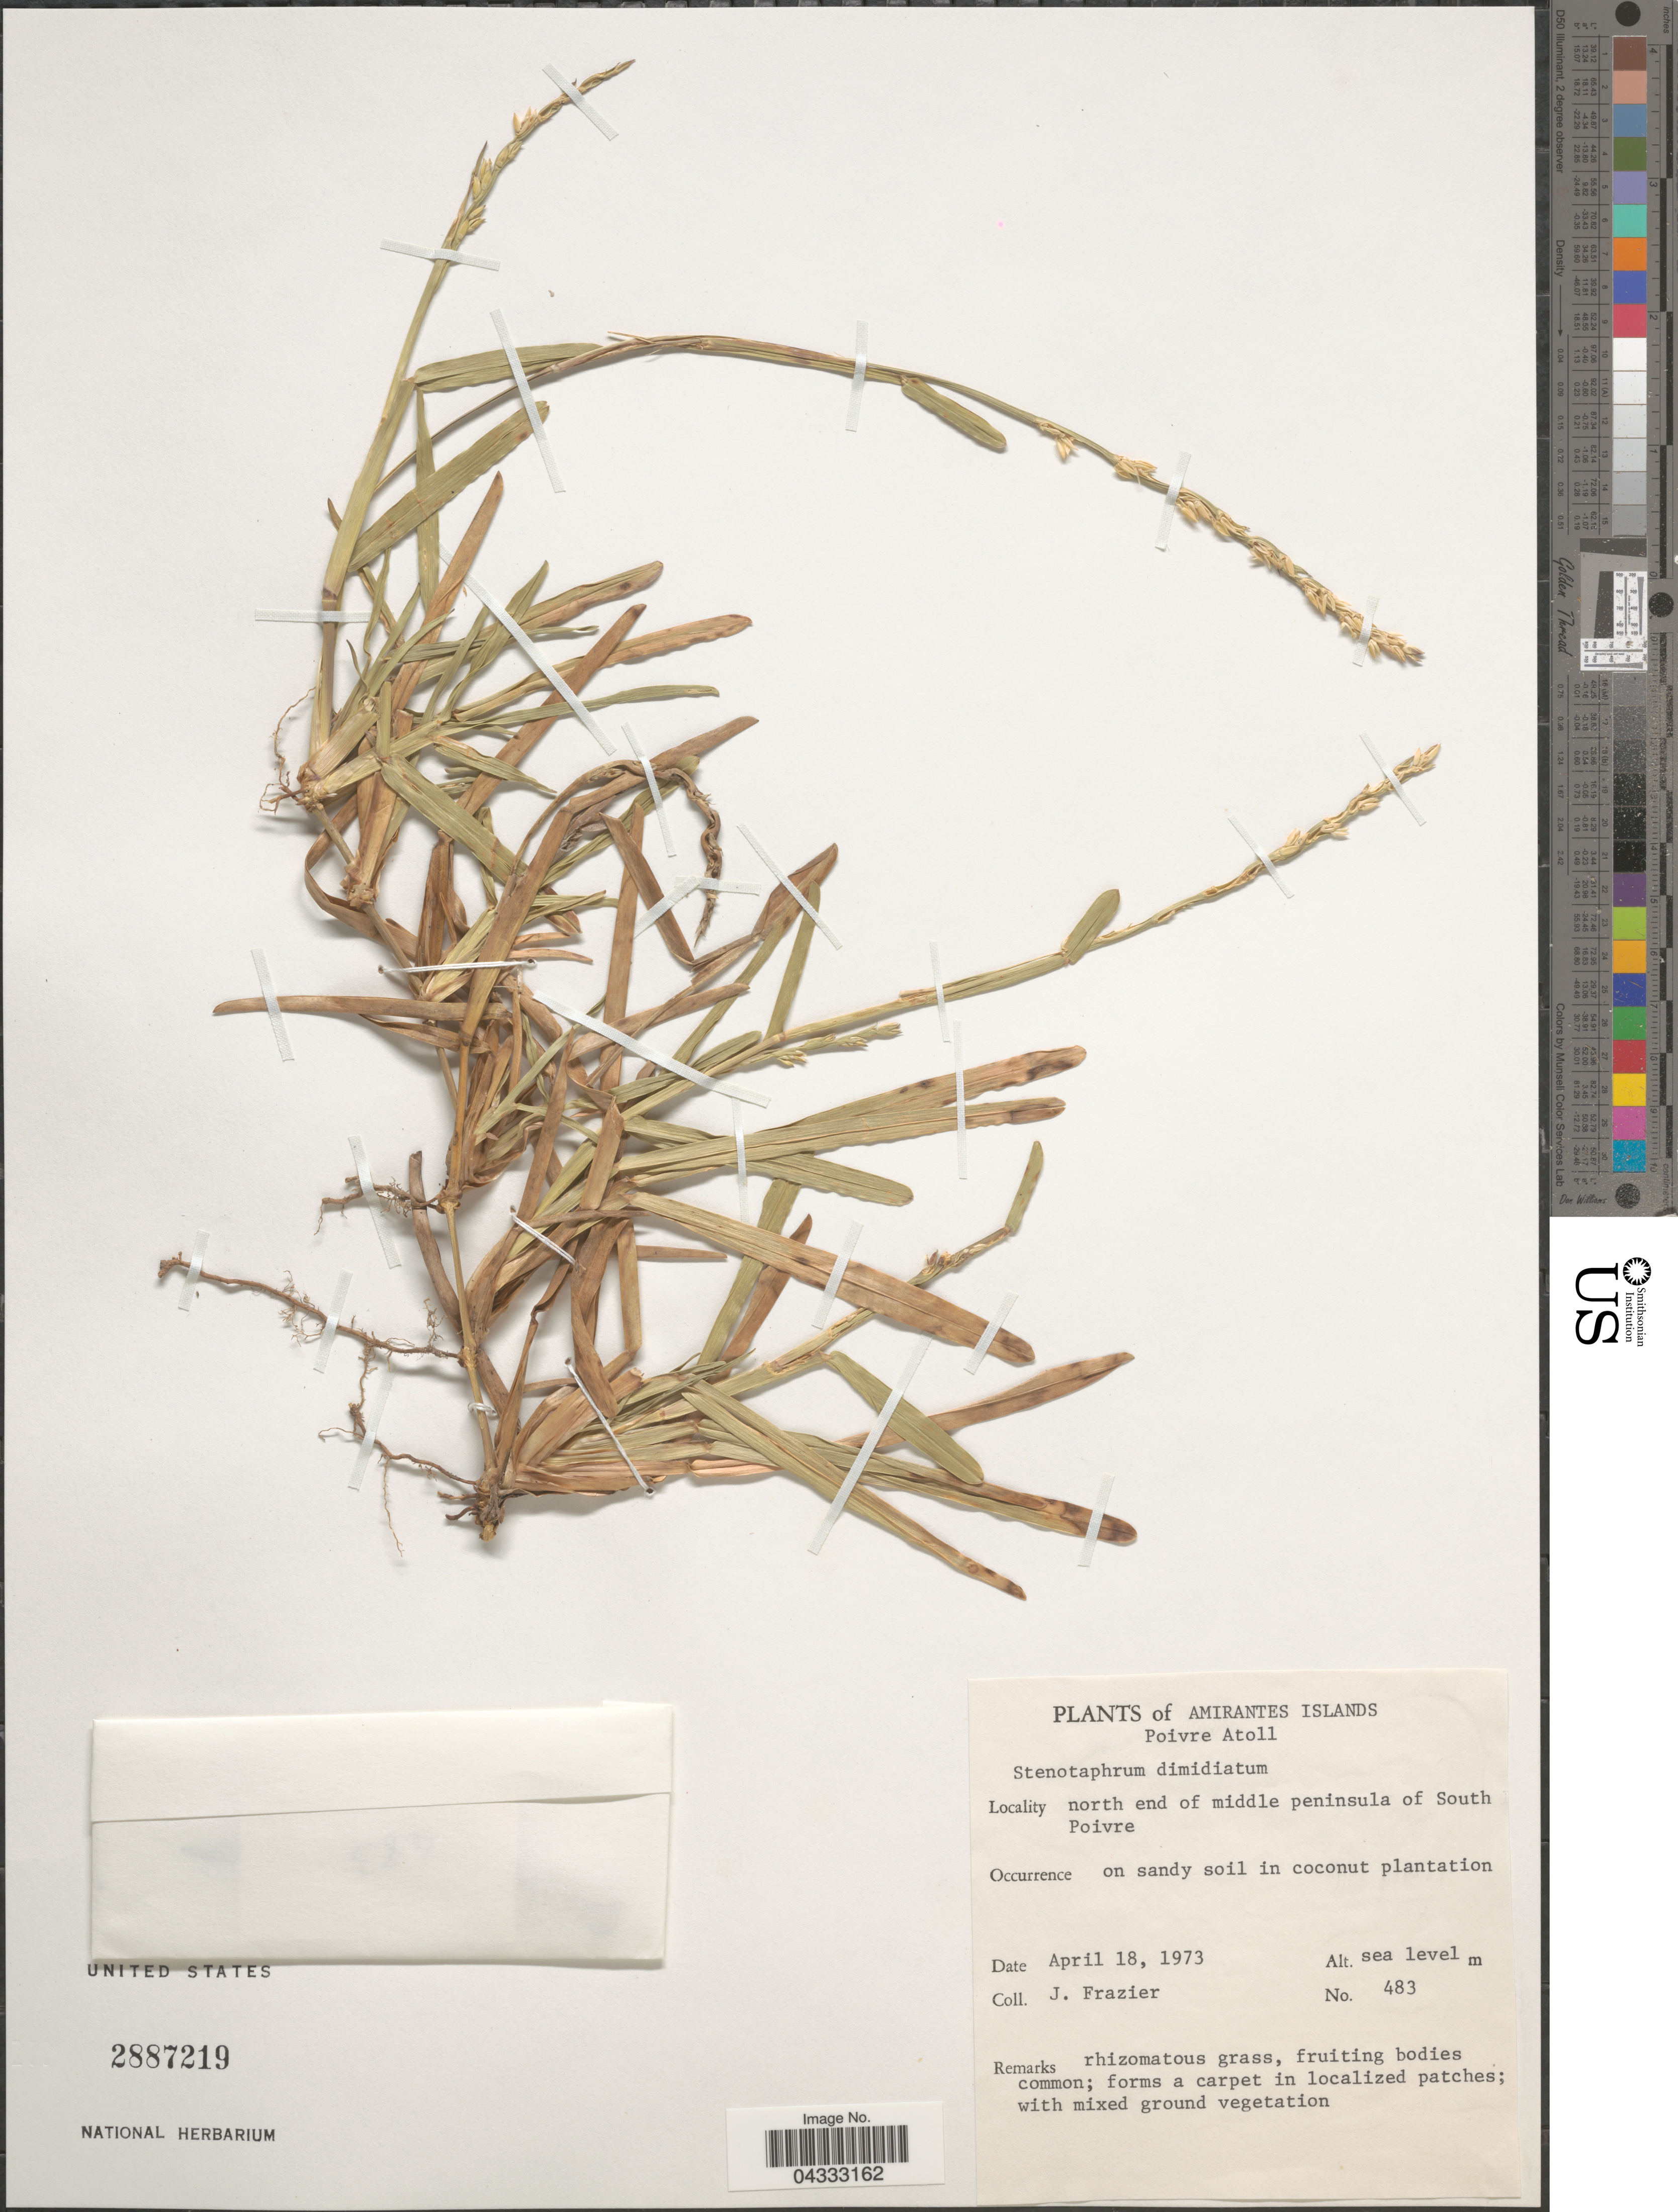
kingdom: Plantae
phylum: Tracheophyta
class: Liliopsida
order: Poales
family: Poaceae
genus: Stenotaphrum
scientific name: Stenotaphrum dimidiatum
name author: (L.) Brongn.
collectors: J. Frazier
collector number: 483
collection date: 1973-04-18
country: Seychelles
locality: Amirantes Islands. Poivre Atoll. North end of middle peninsula of South Poivre.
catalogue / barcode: US 2887219